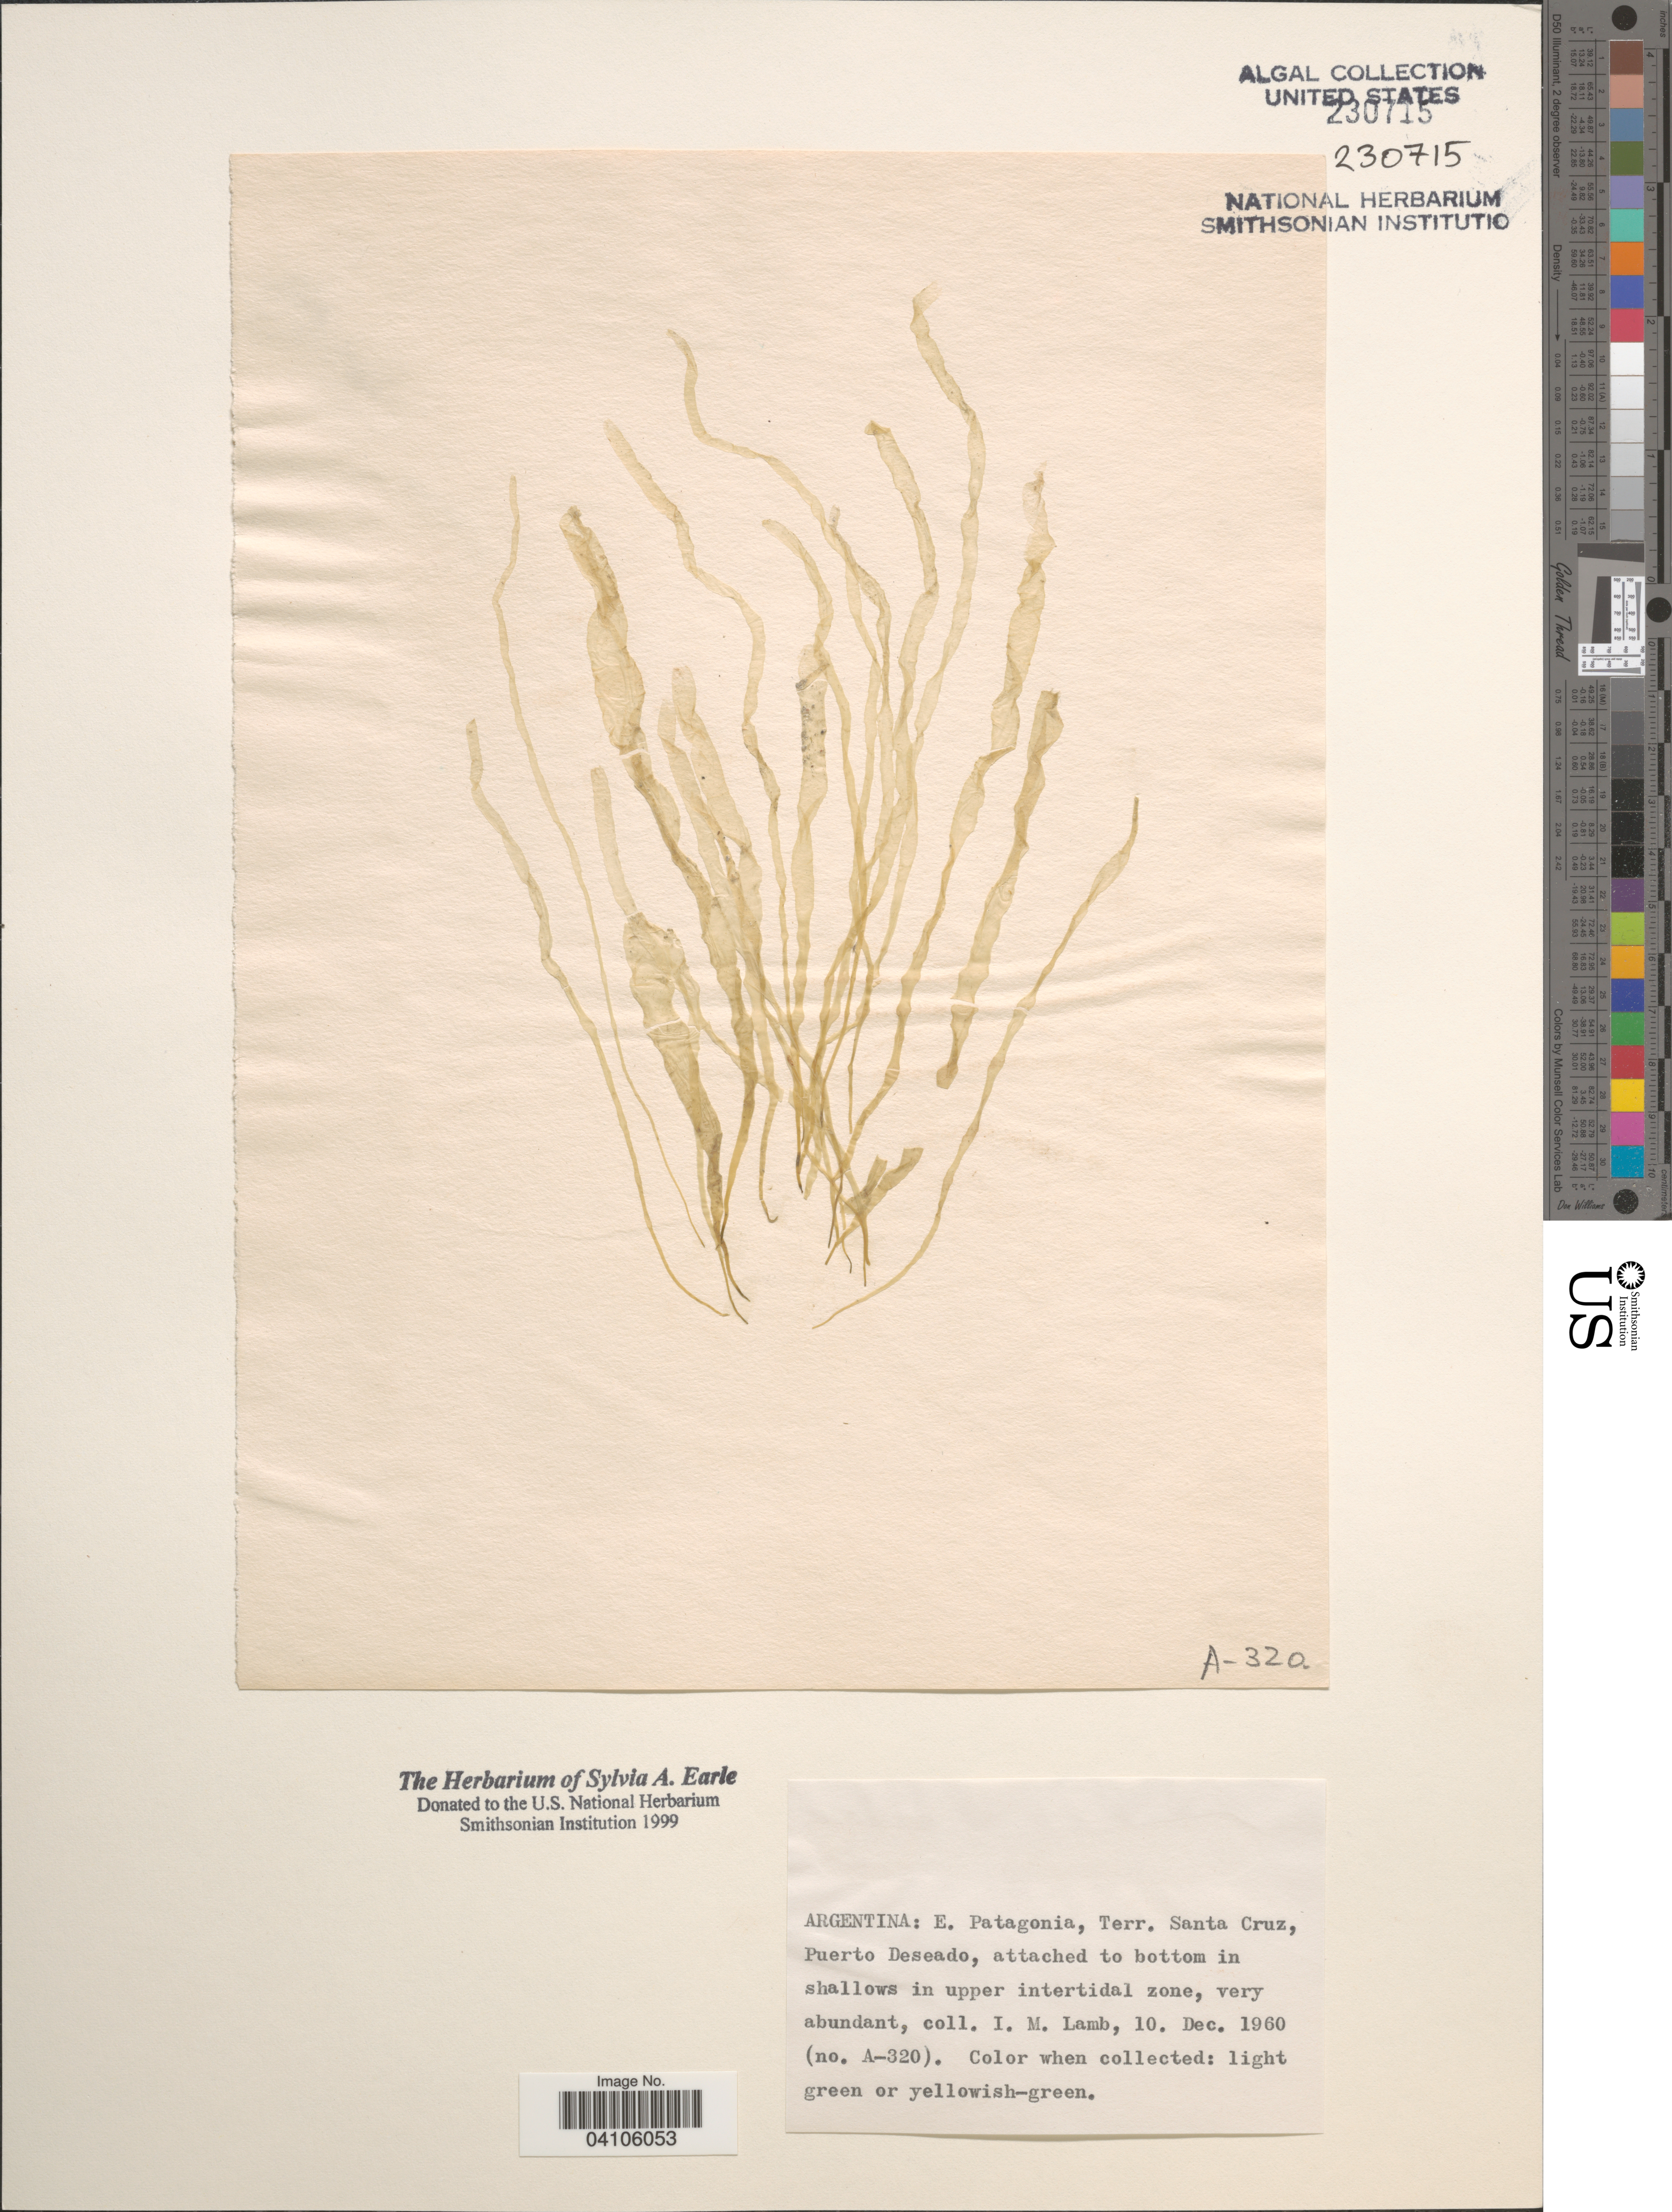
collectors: I. M. Lamb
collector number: A-320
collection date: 1960-12-10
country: Argentina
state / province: Santa Cruz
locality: E. Patagonia, Terr. Santa Cruz, Puerto Deseado.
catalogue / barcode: US 230715